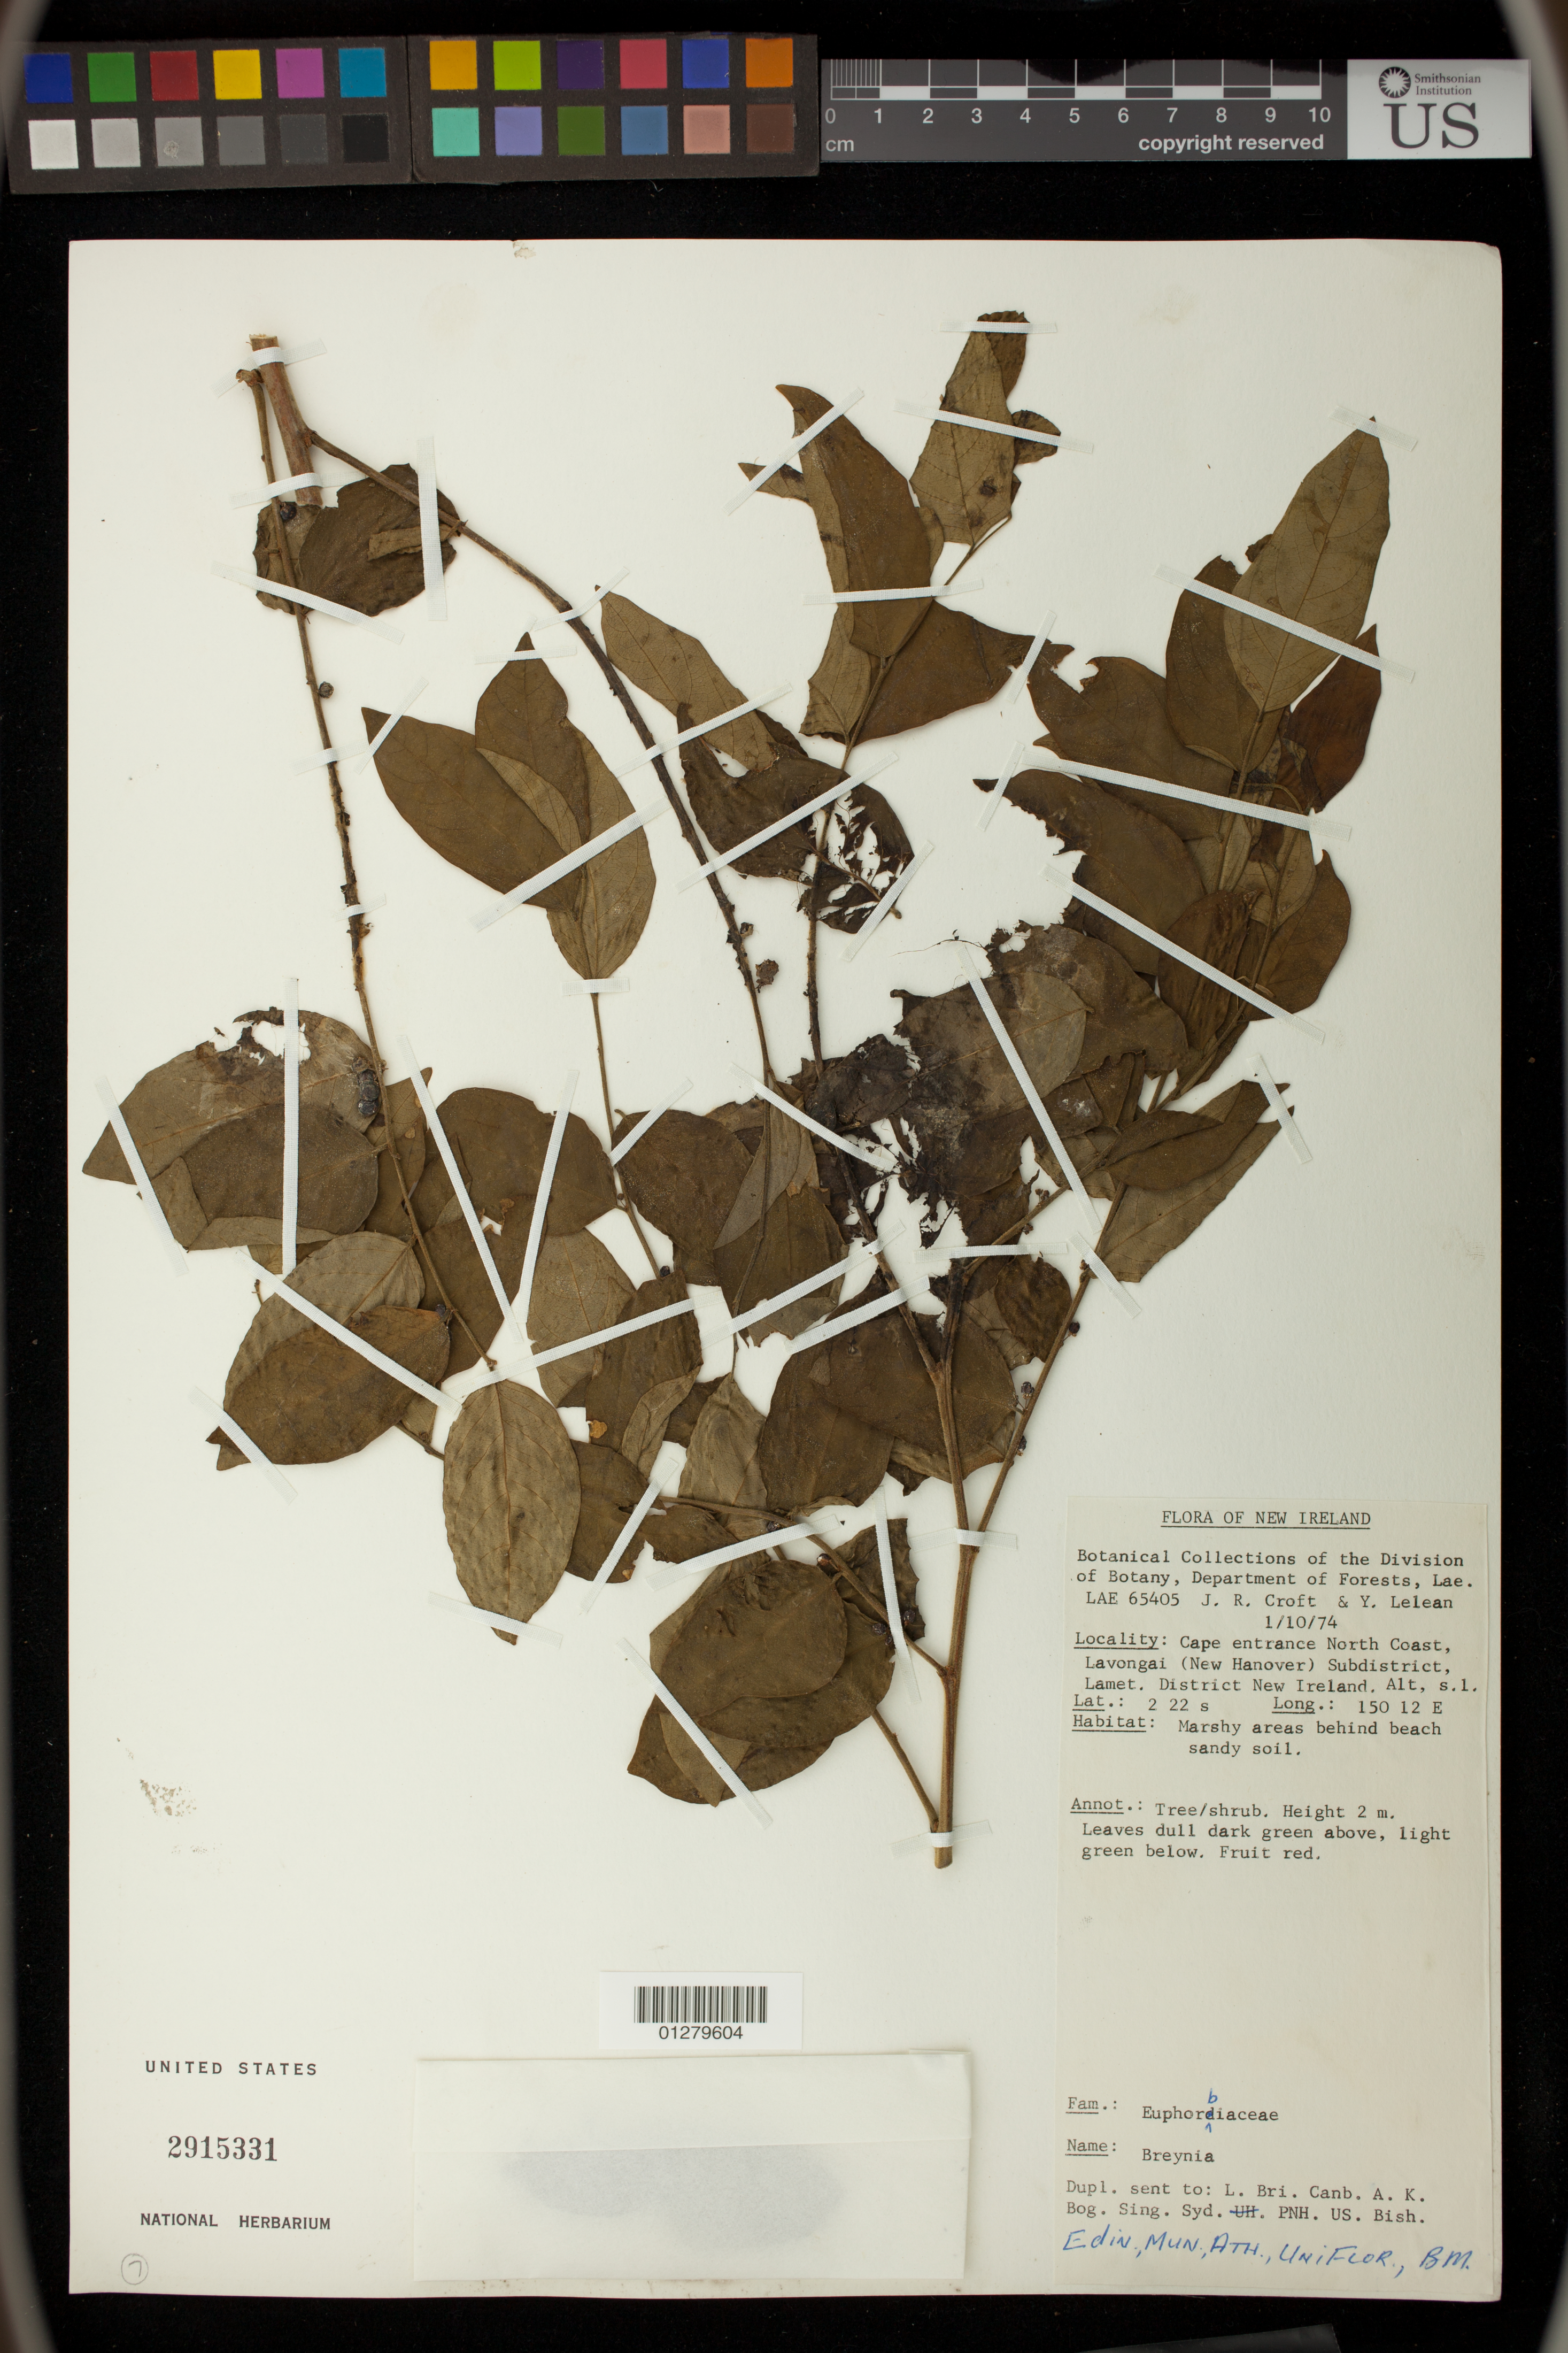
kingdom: Plantae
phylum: Tracheophyta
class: Magnoliopsida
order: Malpighiales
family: Phyllanthaceae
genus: Breynia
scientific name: Breynia sp.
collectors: J. R. Croft & Y. Lelean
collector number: LAE 65405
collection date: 1974-10-01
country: Papua New Guinea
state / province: New Ireland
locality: Cape entrance North Coast, Lavongai (New Hanover) Subdistrict, Lamet.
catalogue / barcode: US 2915331